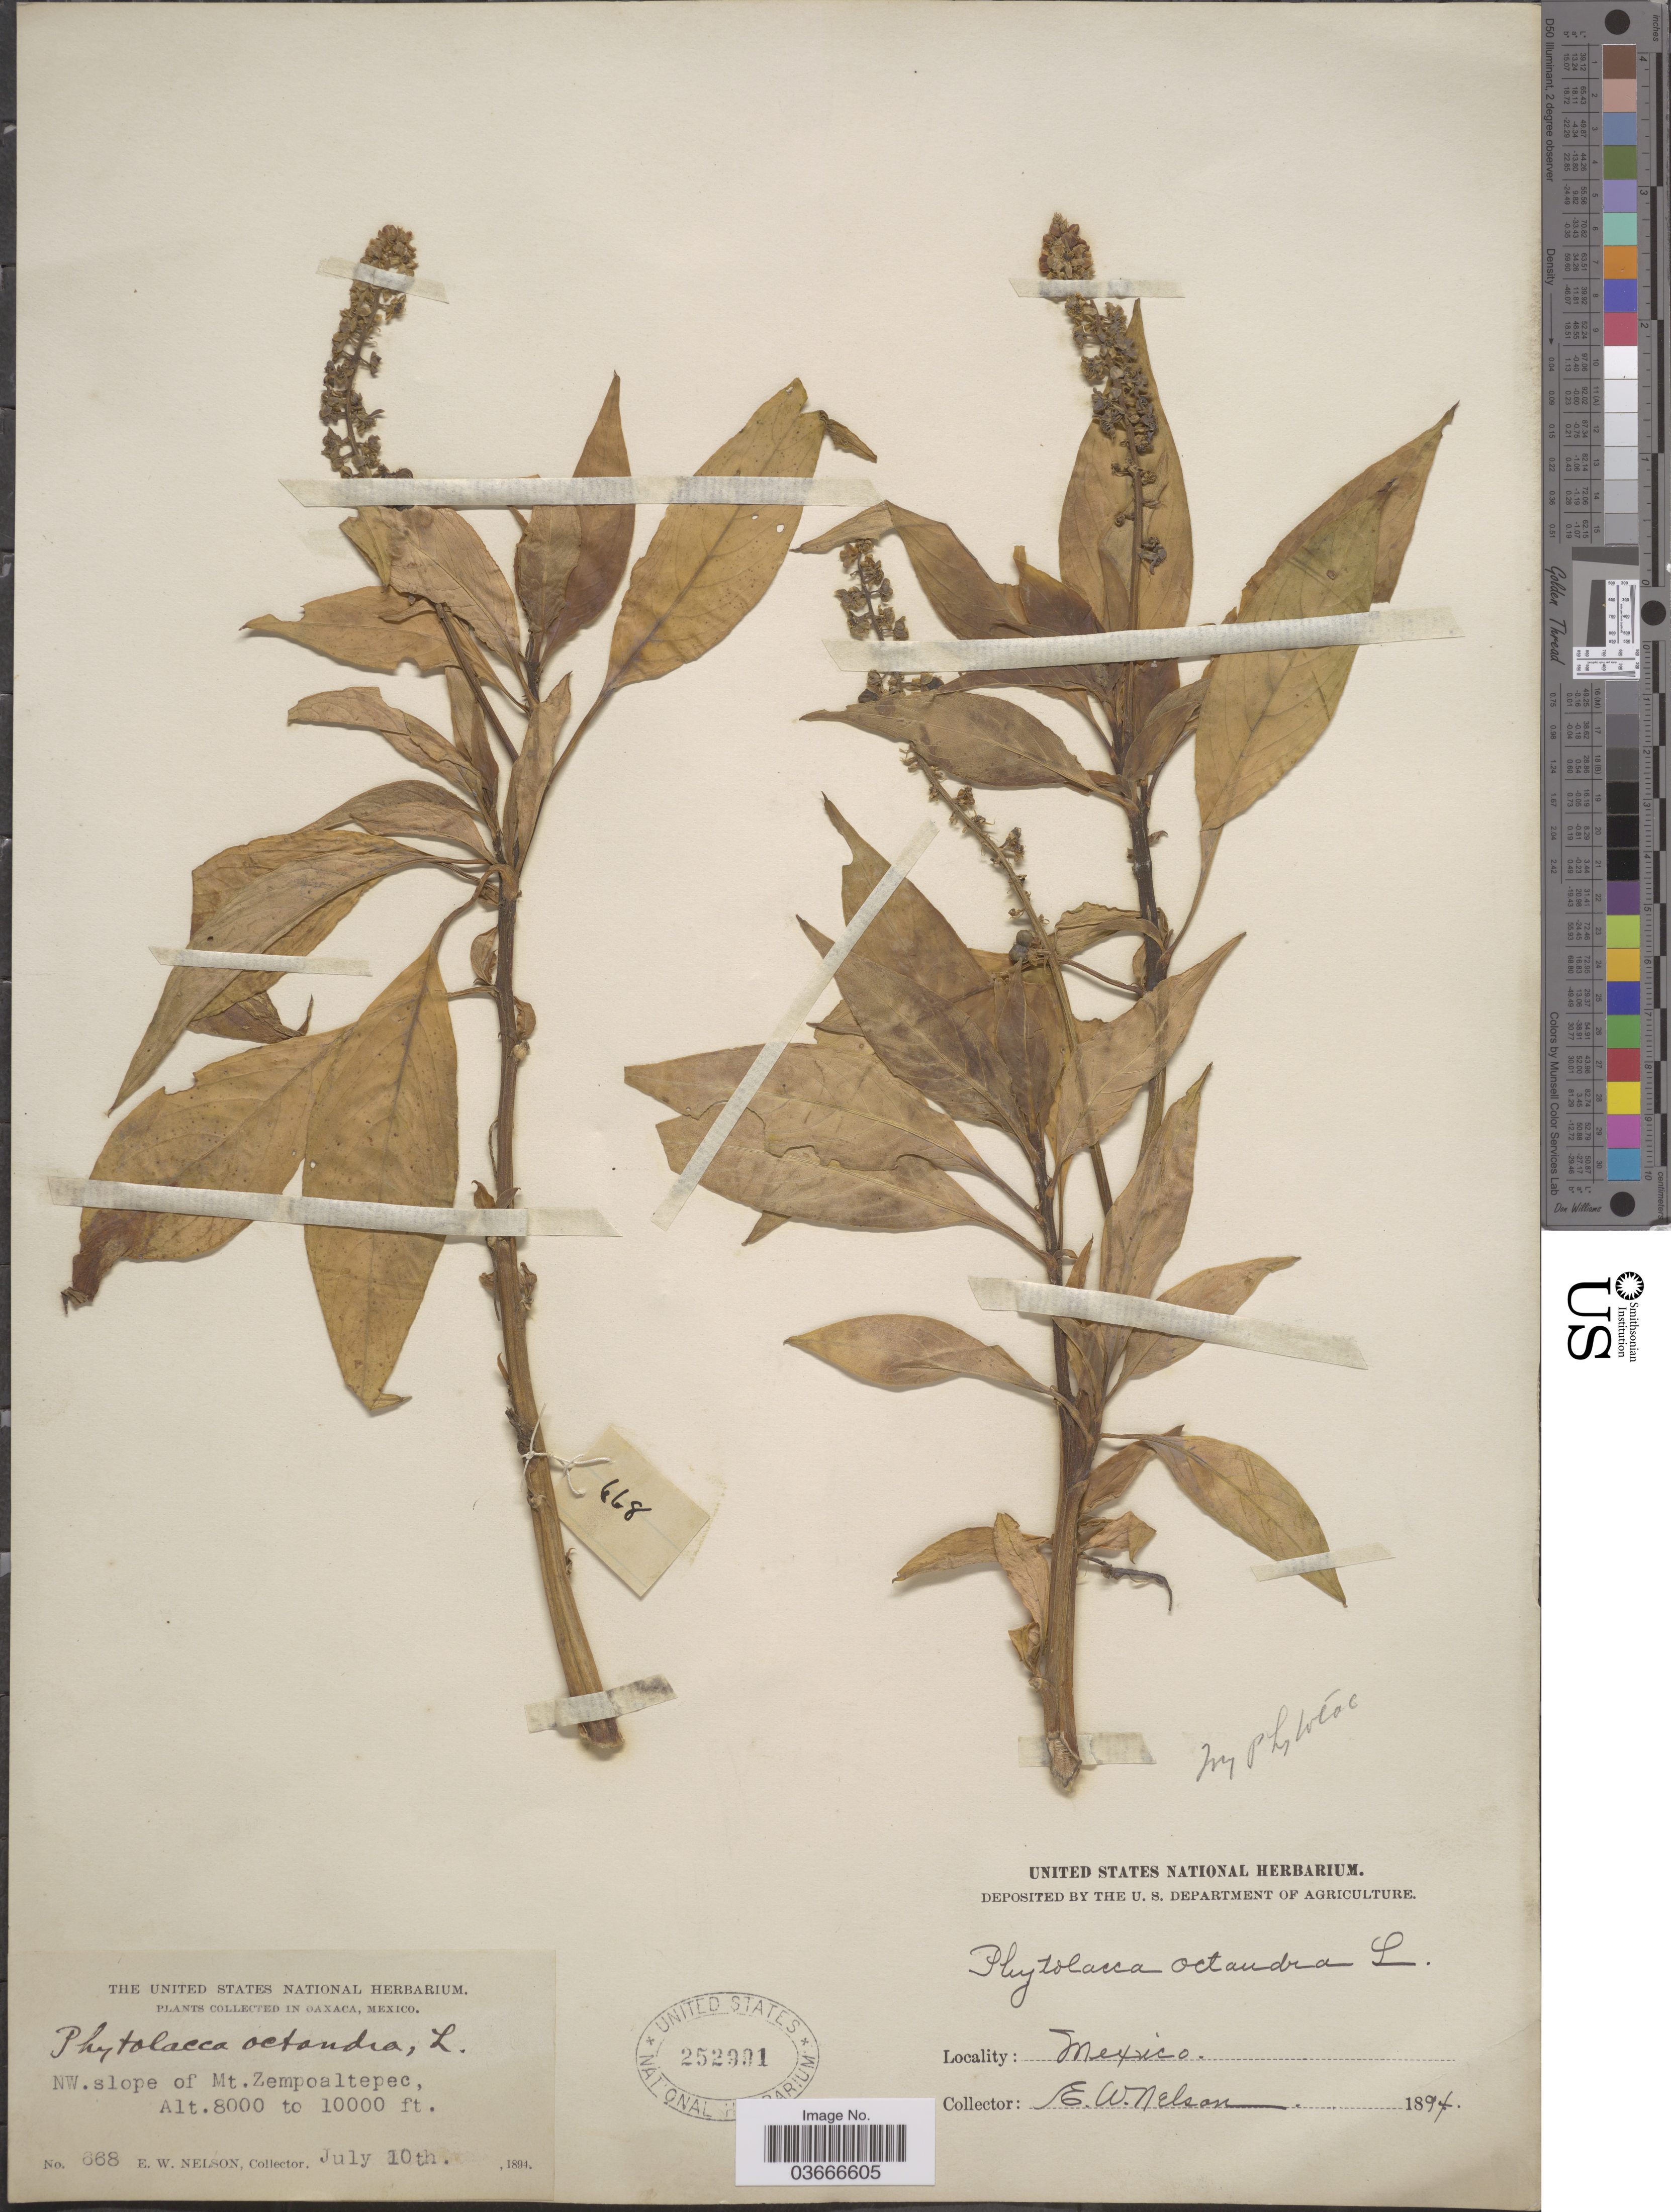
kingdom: Plantae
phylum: Tracheophyta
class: Magnoliopsida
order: Caryophyllales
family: Phytolaccaceae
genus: Phytolacca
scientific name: Phytolacca octandra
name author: L.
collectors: E. W. Nelson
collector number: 668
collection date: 1894-07-10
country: Mexico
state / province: Oaxaca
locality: NW. slope of Mt. Zempoaltepec.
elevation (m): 2438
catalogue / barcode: US 252991